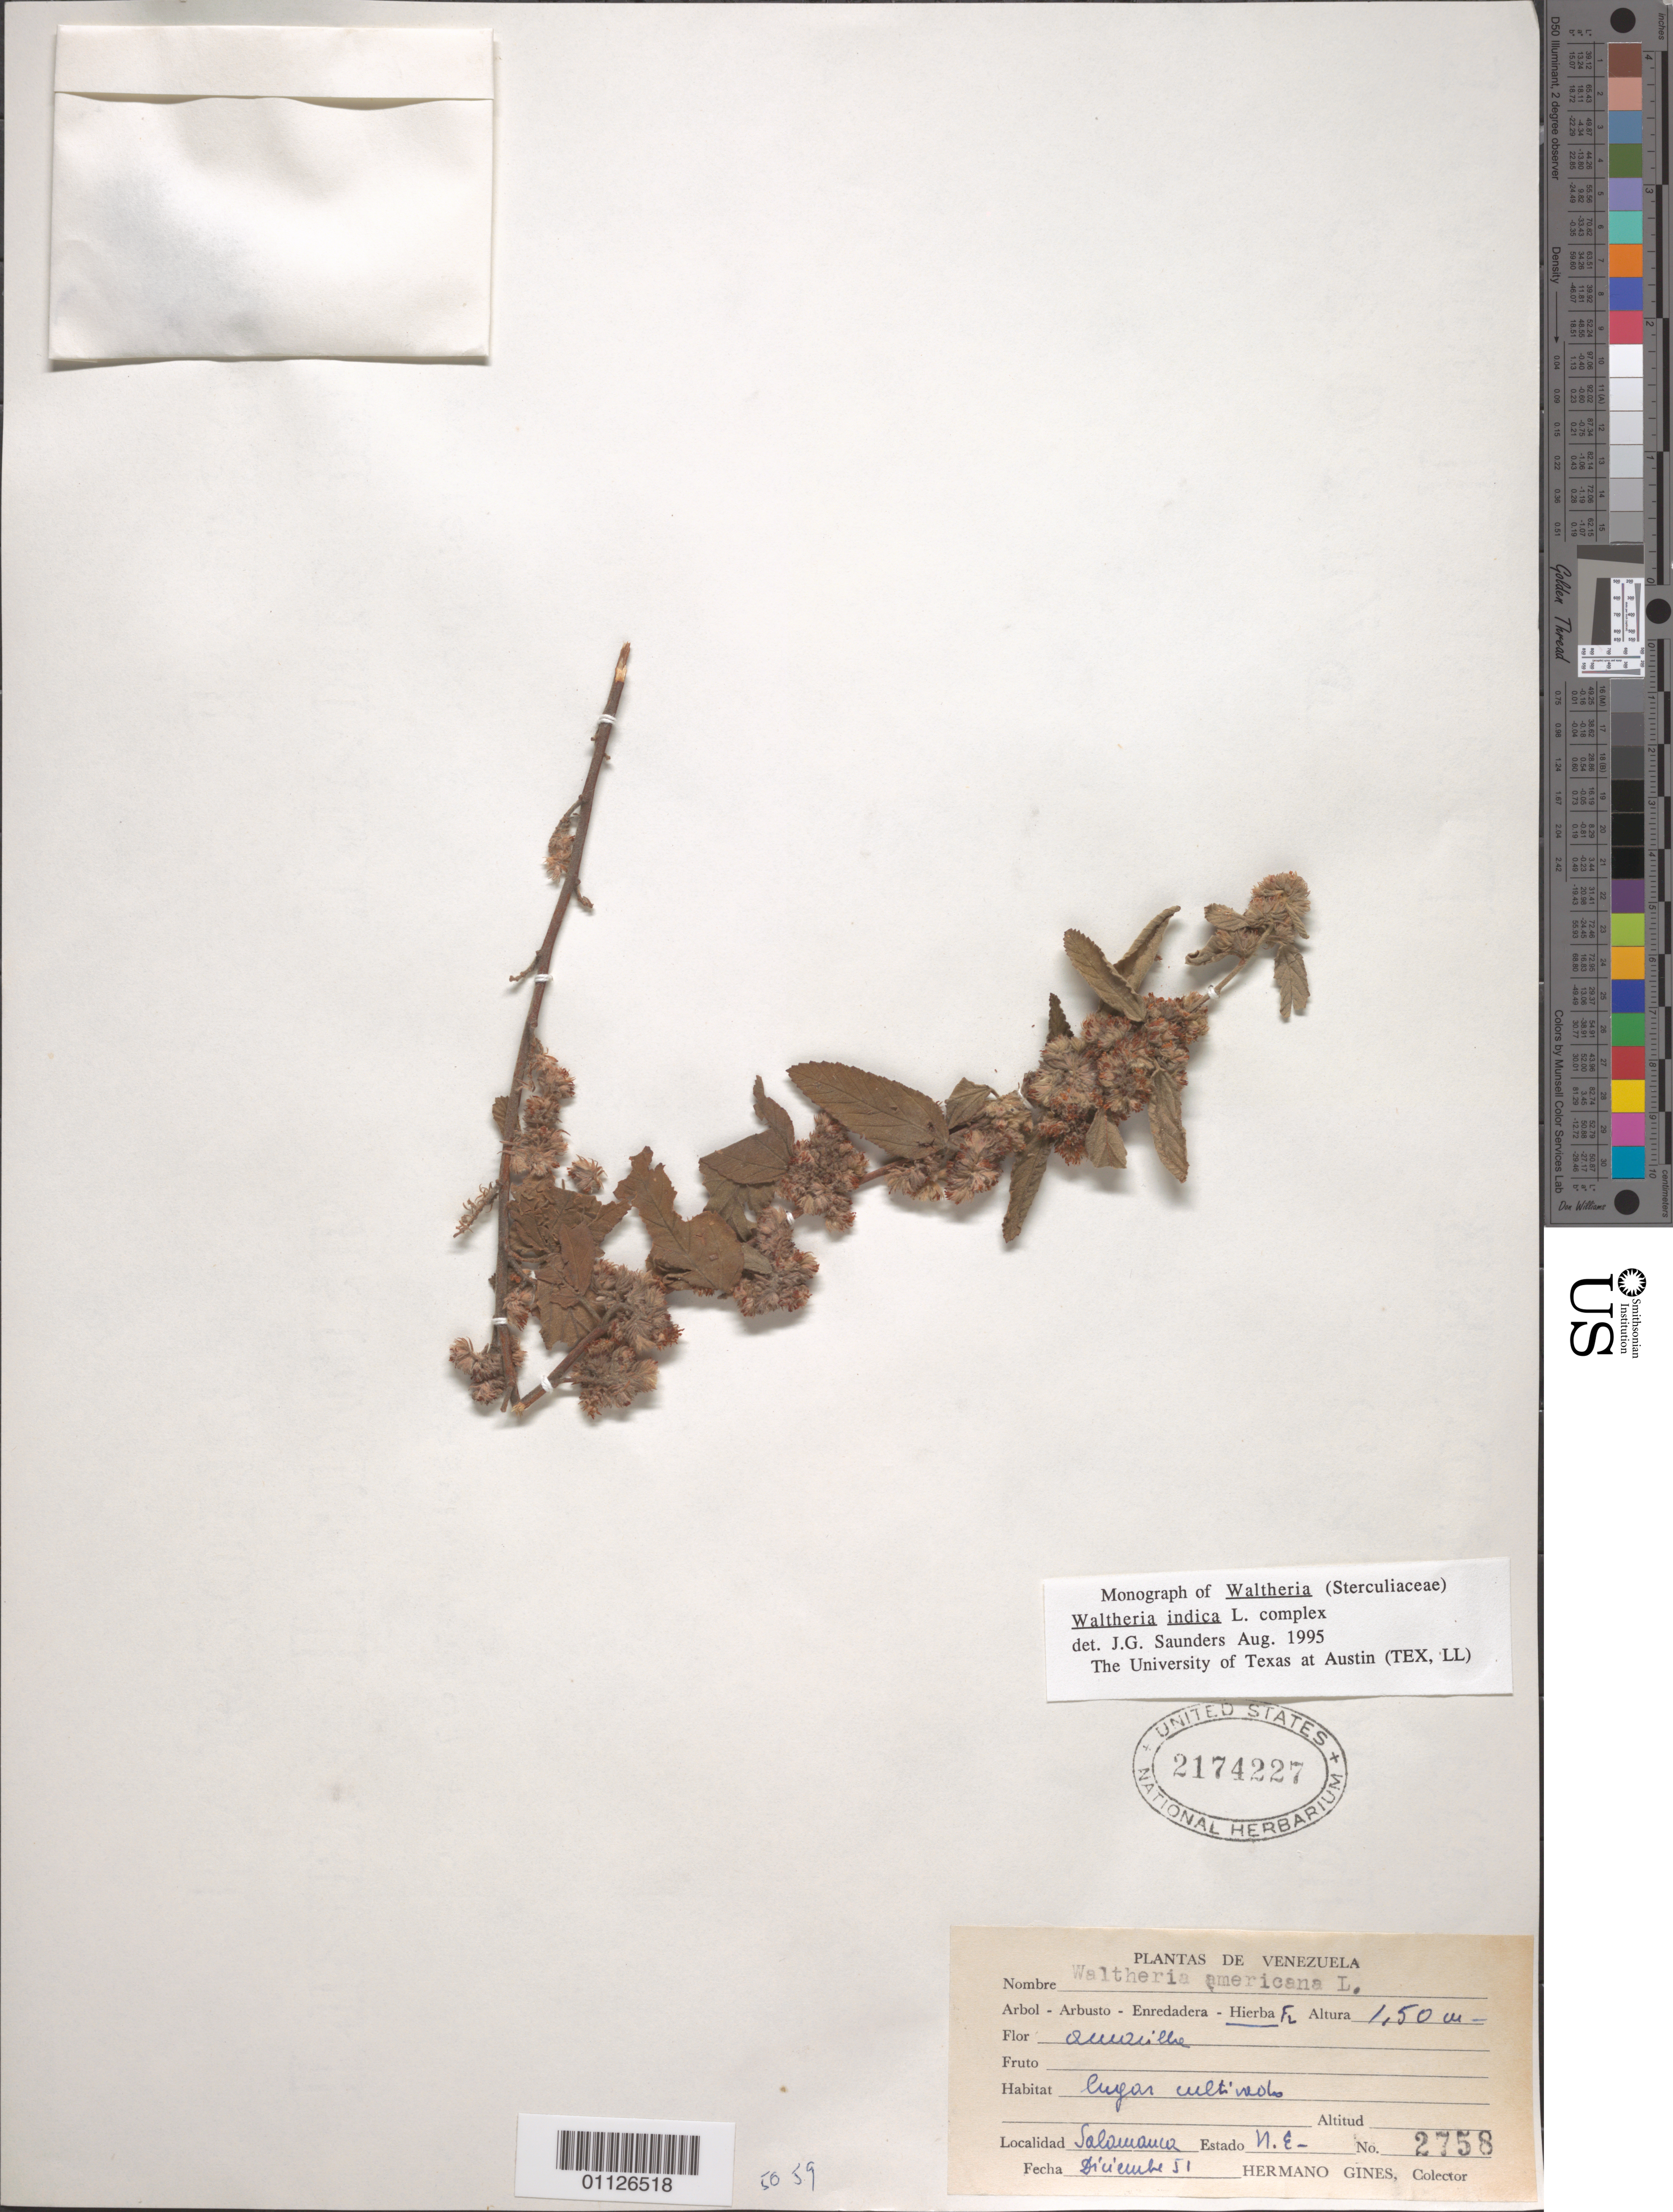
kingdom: Plantae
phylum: Tracheophyta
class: Magnoliopsida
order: Malvales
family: Malvaceae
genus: Waltheria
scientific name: Waltheria indica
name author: L.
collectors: Bro. Gines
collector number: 2758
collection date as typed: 01 Dec 1951 to 31 Dec 1951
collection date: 1951-12-01/1951-12-31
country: Venezuela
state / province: Nueva Esparta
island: Margarita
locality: Salamanca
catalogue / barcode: US 2174227